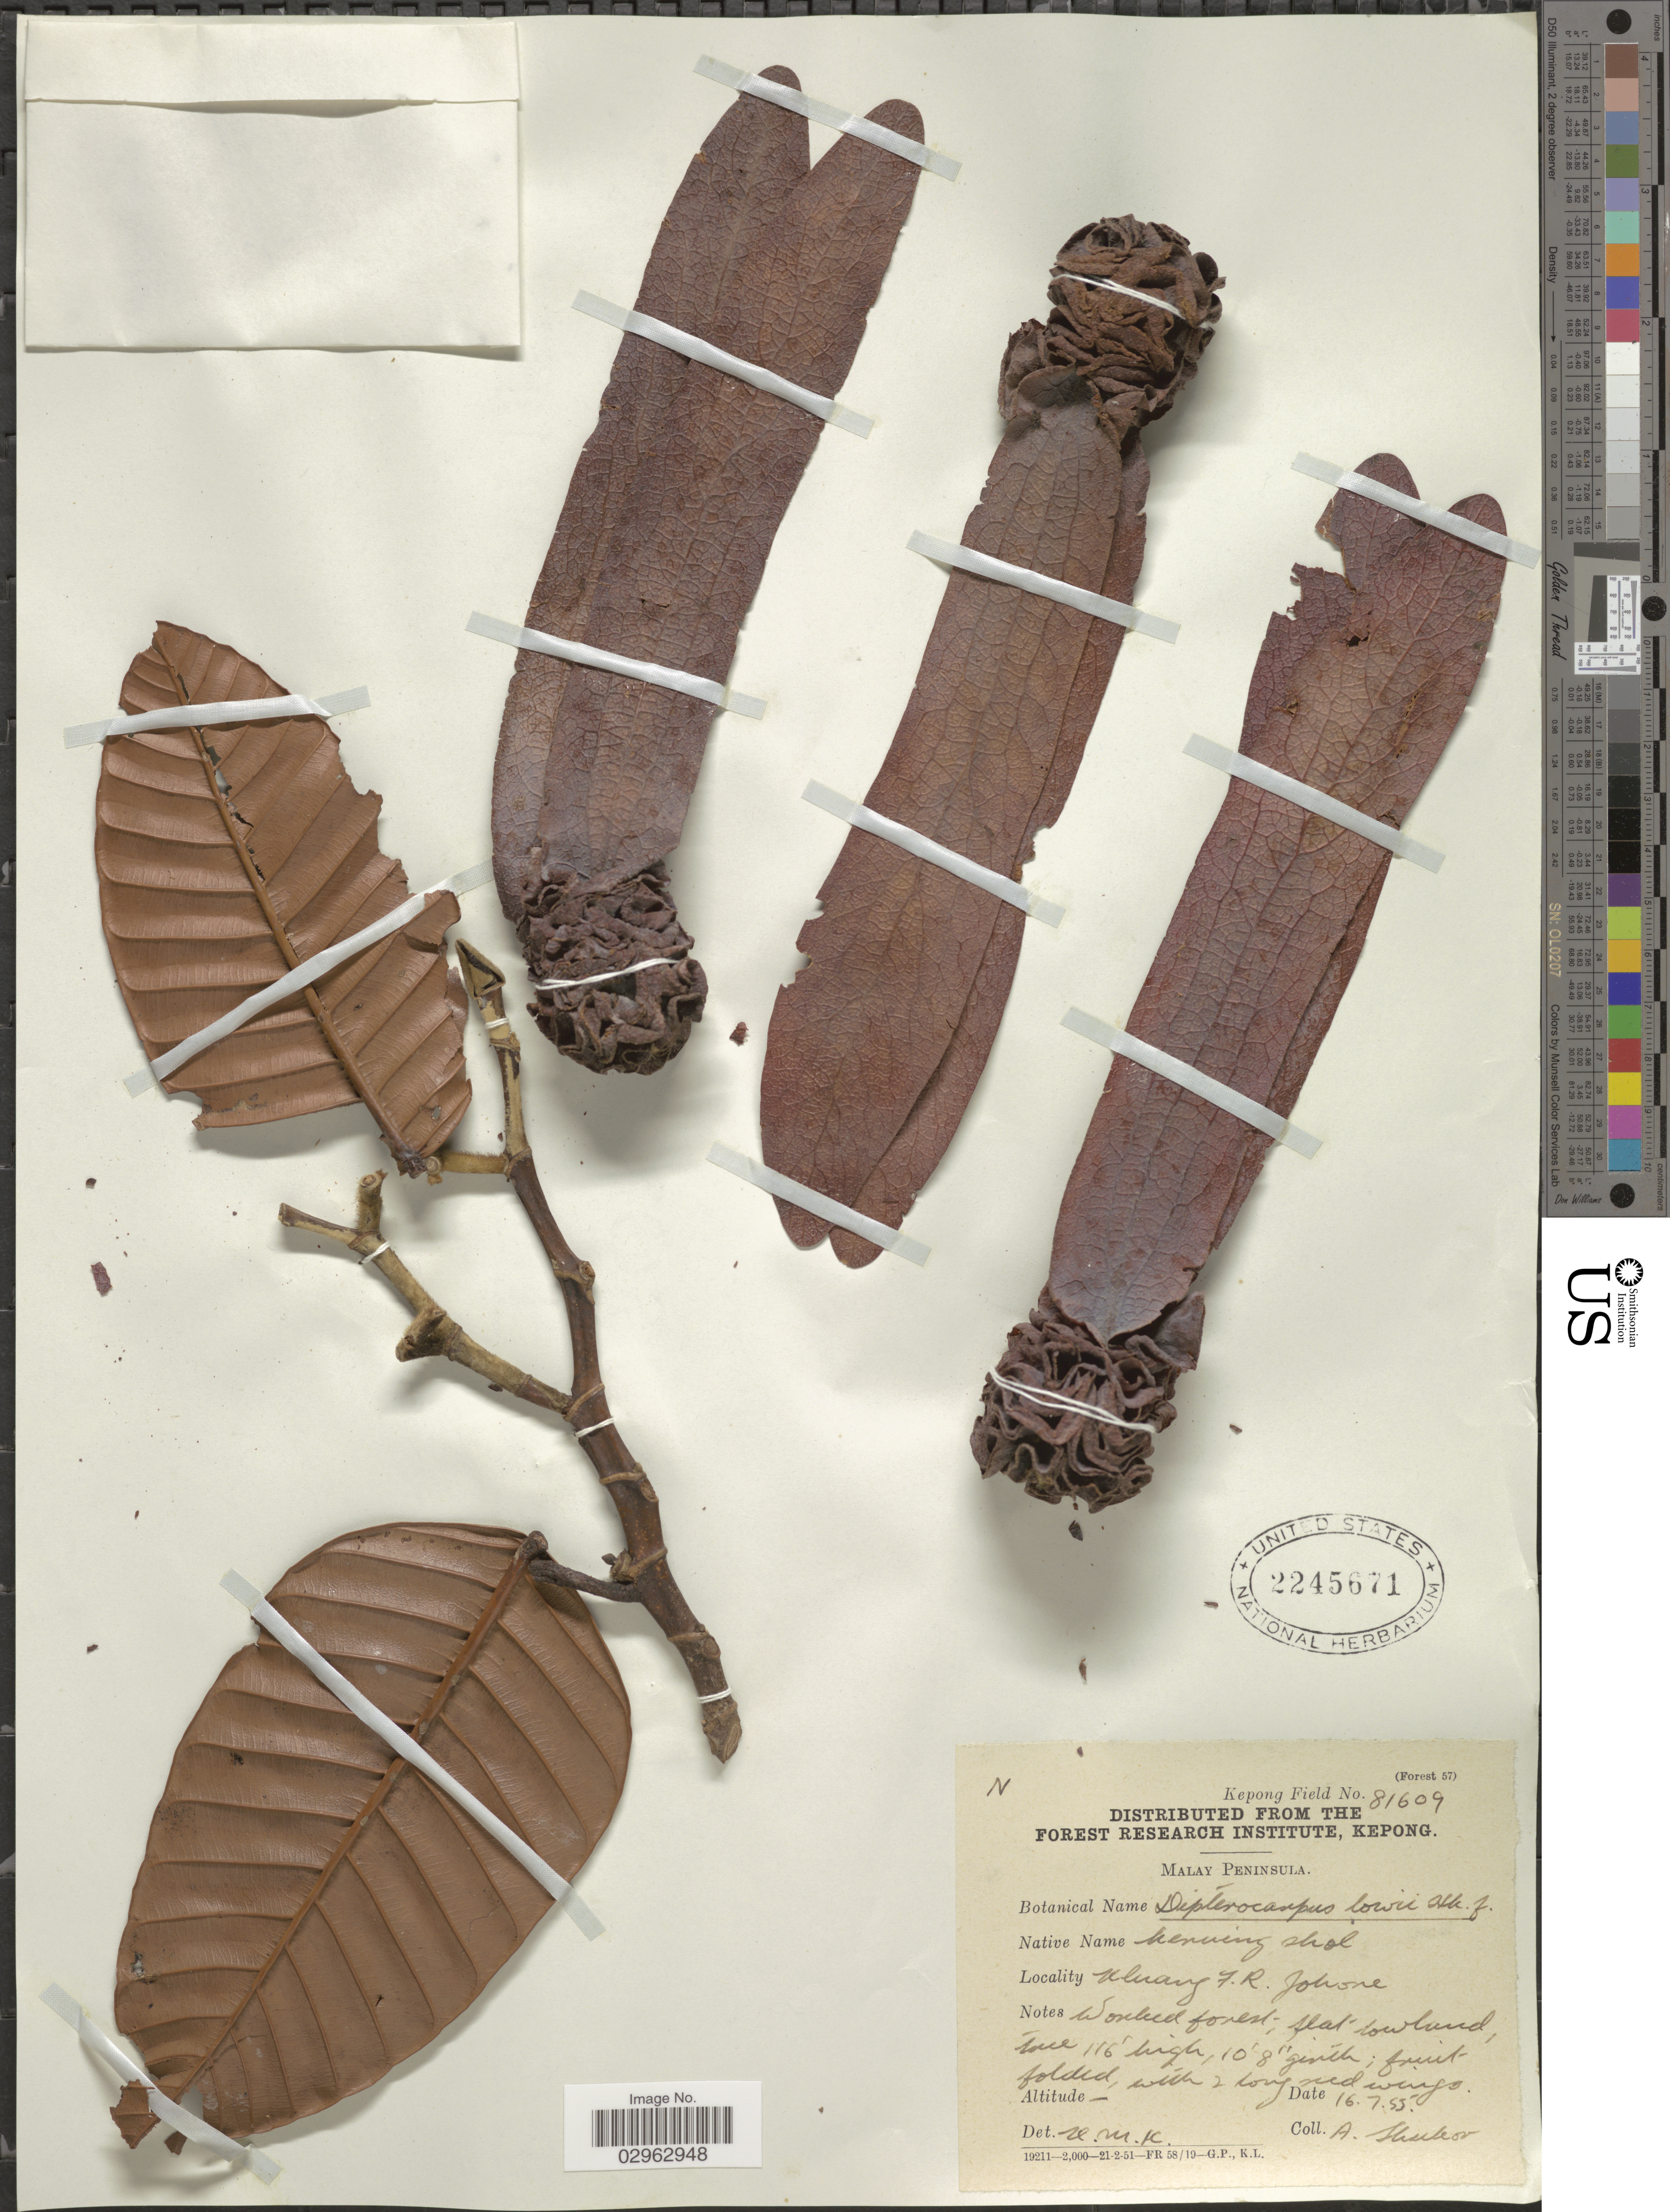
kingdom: Plantae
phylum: Tracheophyta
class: Magnoliopsida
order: Malvales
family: Dipterocarpaceae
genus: Dipterocarpus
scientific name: Dipterocarpus lowii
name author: Hook. f.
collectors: A. Shukor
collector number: Kepong Field 81609 ?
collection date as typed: Transcribed d/m/y: 16/7/55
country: Malaysia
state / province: Johor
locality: Malay Peninsula. Kluang F. R. Johore.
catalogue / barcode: US 2245671